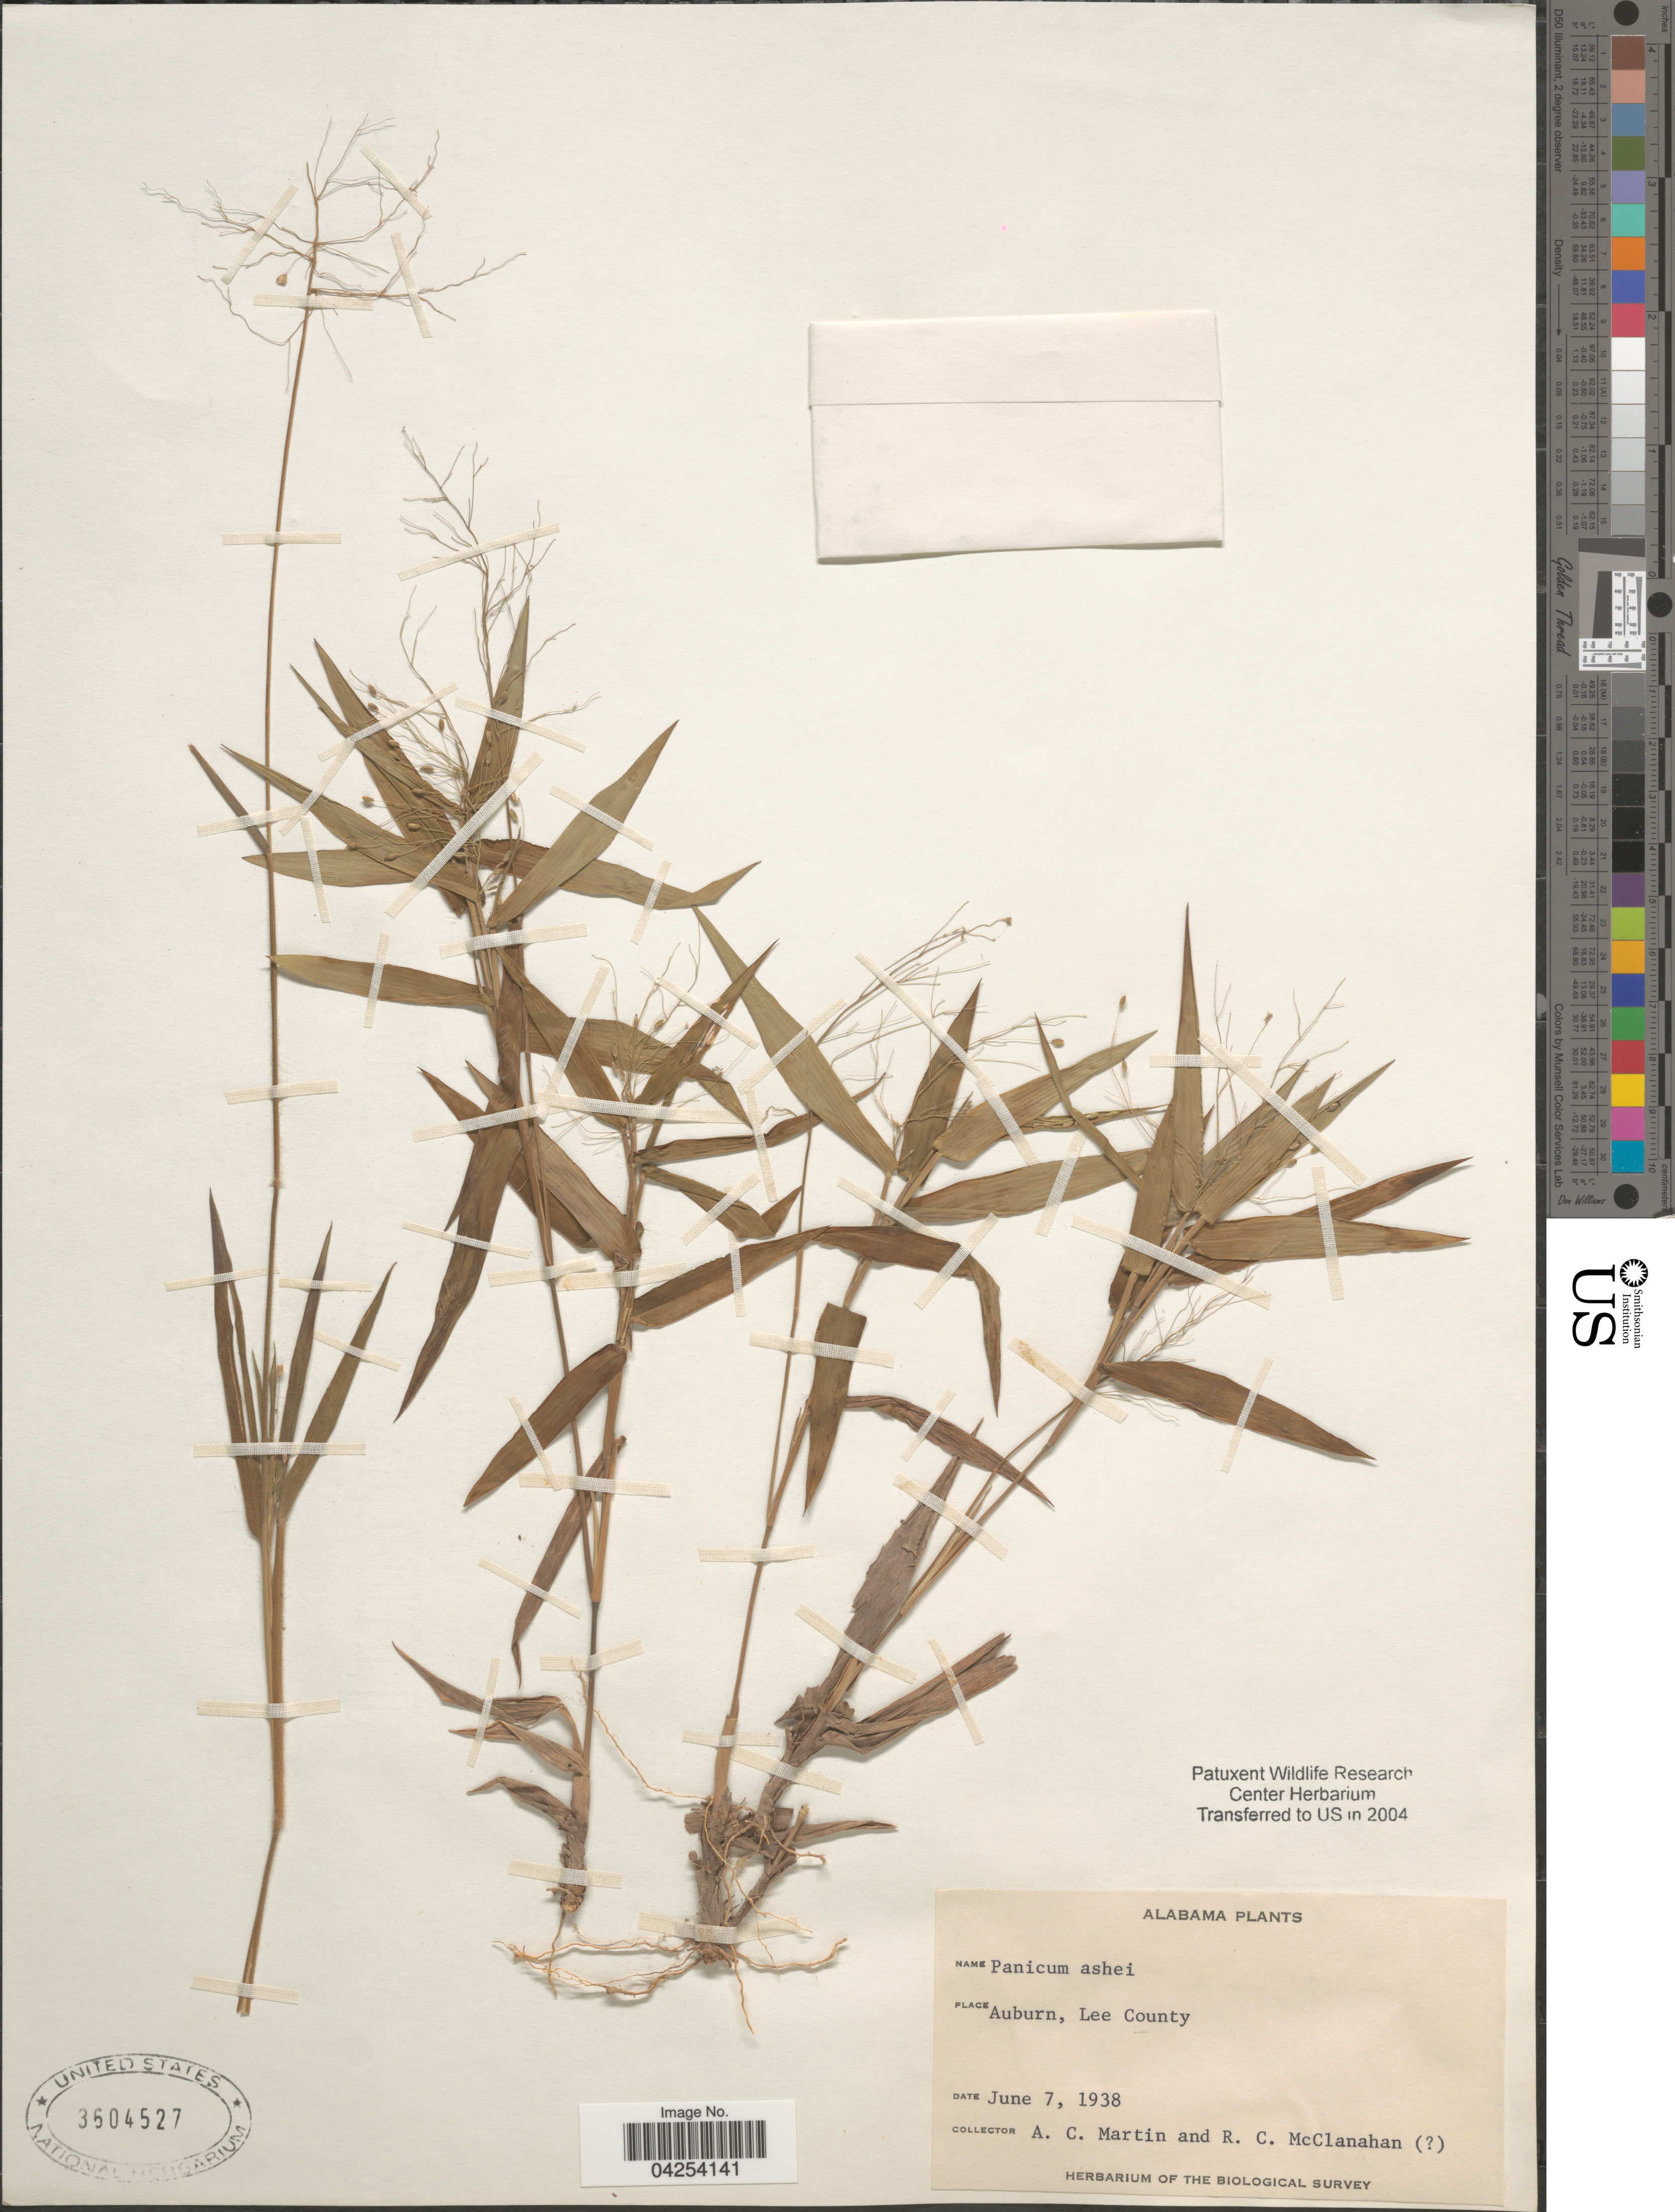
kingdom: Plantae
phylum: Tracheophyta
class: Liliopsida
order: Poales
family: Poaceae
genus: Dichanthelium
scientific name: Dichanthelium commutatum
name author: (Schult.) Gould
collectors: A. C. Martin & R. McClanahan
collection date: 1938-06-07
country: United States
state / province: Alabama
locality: Auburn, Lee County. Biological Survey.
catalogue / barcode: US 3604527